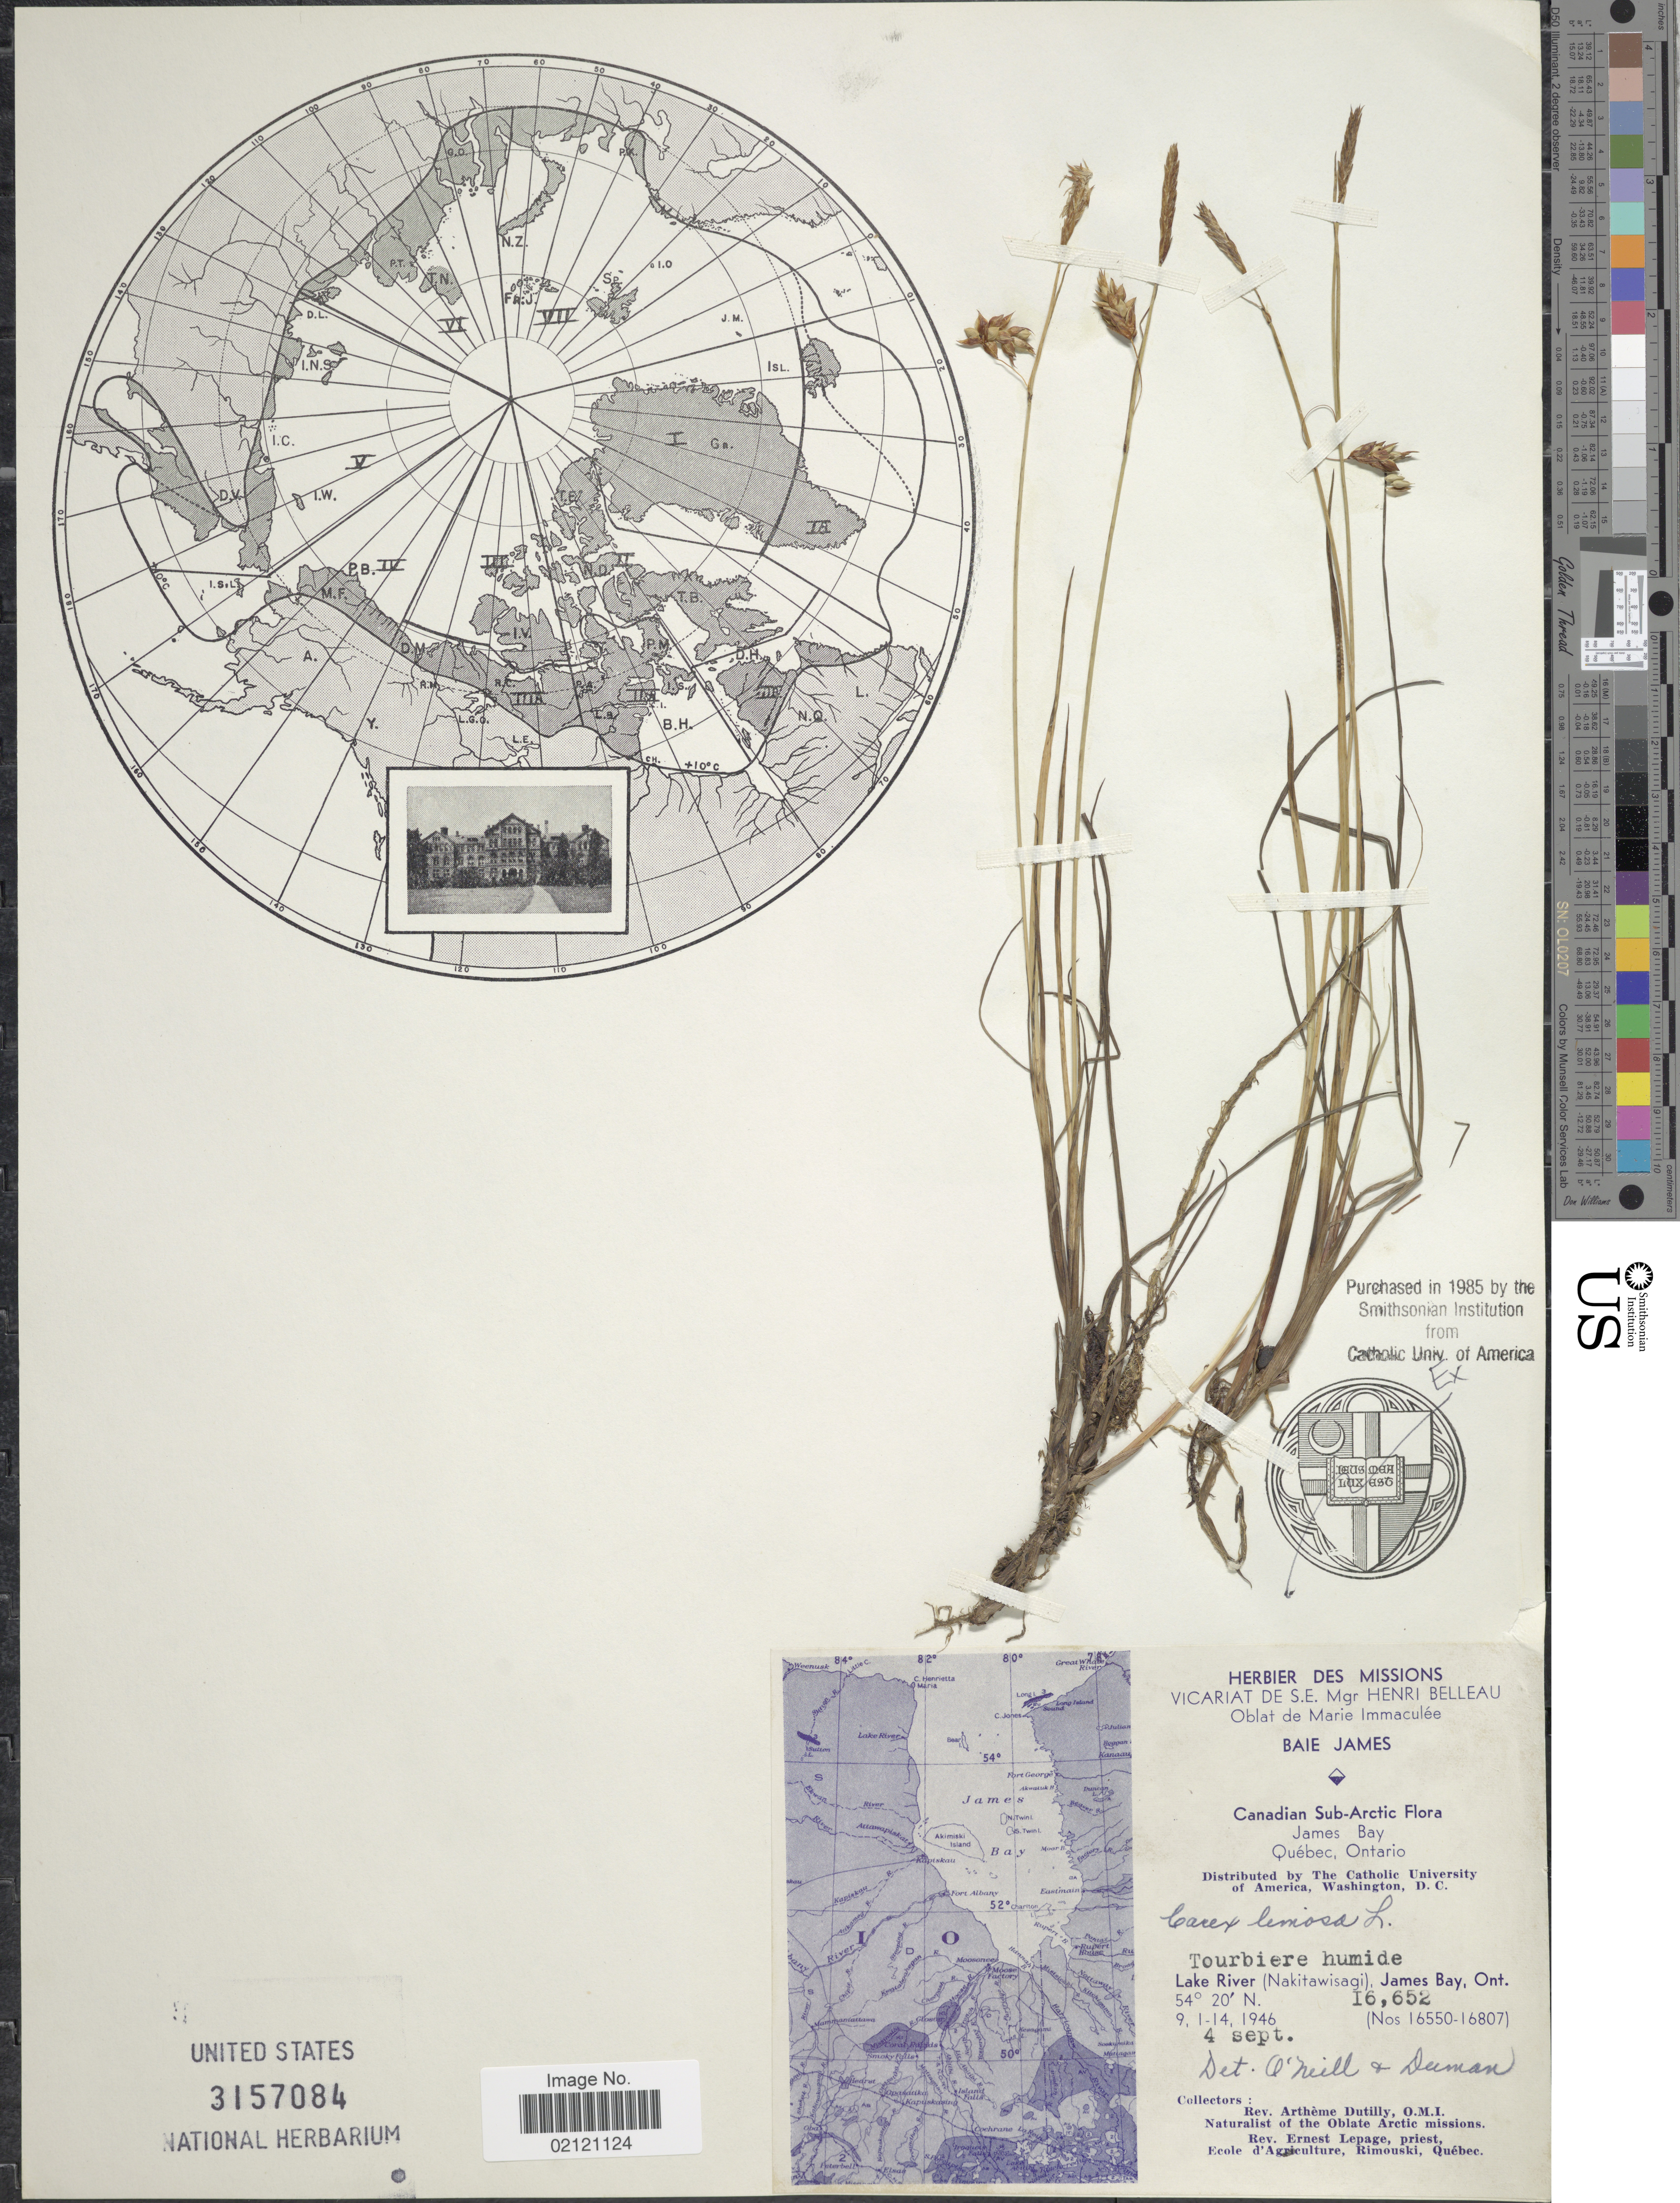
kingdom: Plantae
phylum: Tracheophyta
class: Liliopsida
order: Poales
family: Cyperaceae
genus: Carex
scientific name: Carex limosa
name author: L.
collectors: A. Dutilly & E. Lepage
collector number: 16652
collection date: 1946-09-04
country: Canada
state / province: Ontario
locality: Canadian Sub-Arctic, James Bay, Quebec, Ontario, Tourbiere humide, Lake River (Nakitawisagi) James Bay, Ont.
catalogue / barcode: US 3157084